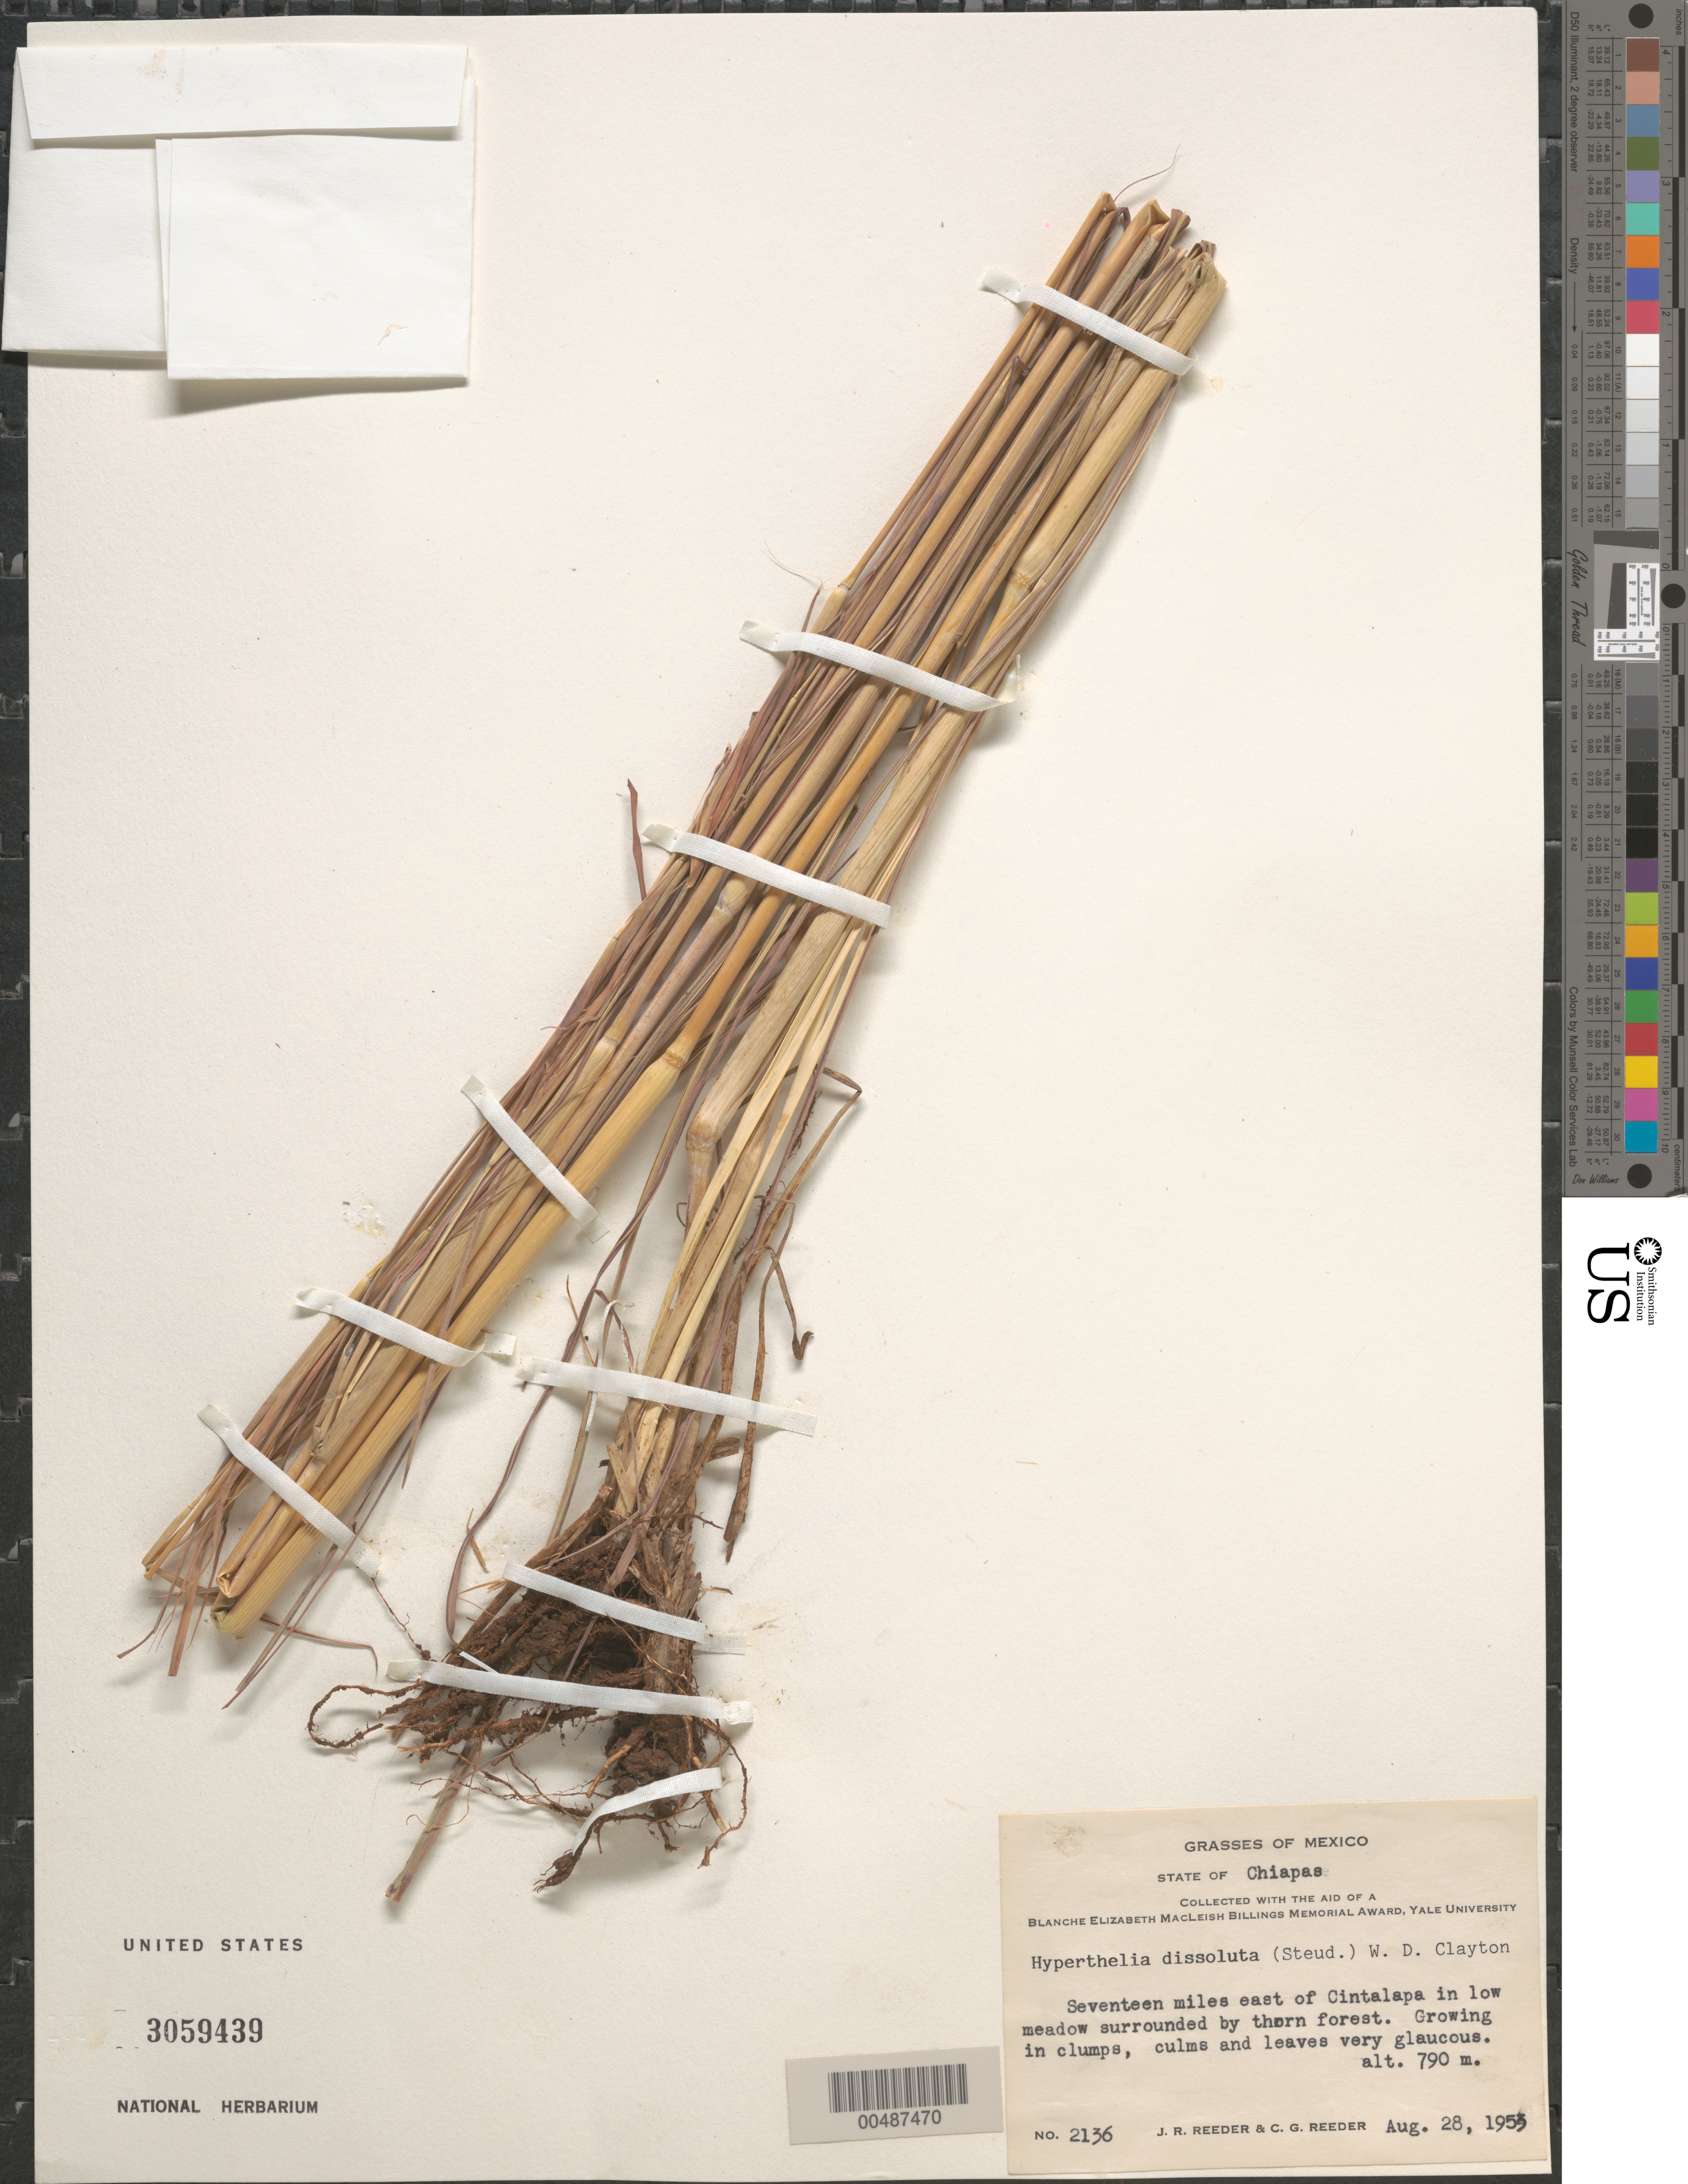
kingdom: Plantae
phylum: Tracheophyta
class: Liliopsida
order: Poales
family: Poaceae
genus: Hyperthelia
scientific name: Hyperthelia dissoluta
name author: (Nees ex Steud.) Clayton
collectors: J. R. Reeder & C. G. Reeder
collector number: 2136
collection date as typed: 28 Aug 1953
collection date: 1953-08-28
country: Mexico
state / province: Chiapas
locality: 17 mi E of Cintalapa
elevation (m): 790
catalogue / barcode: US 3059439